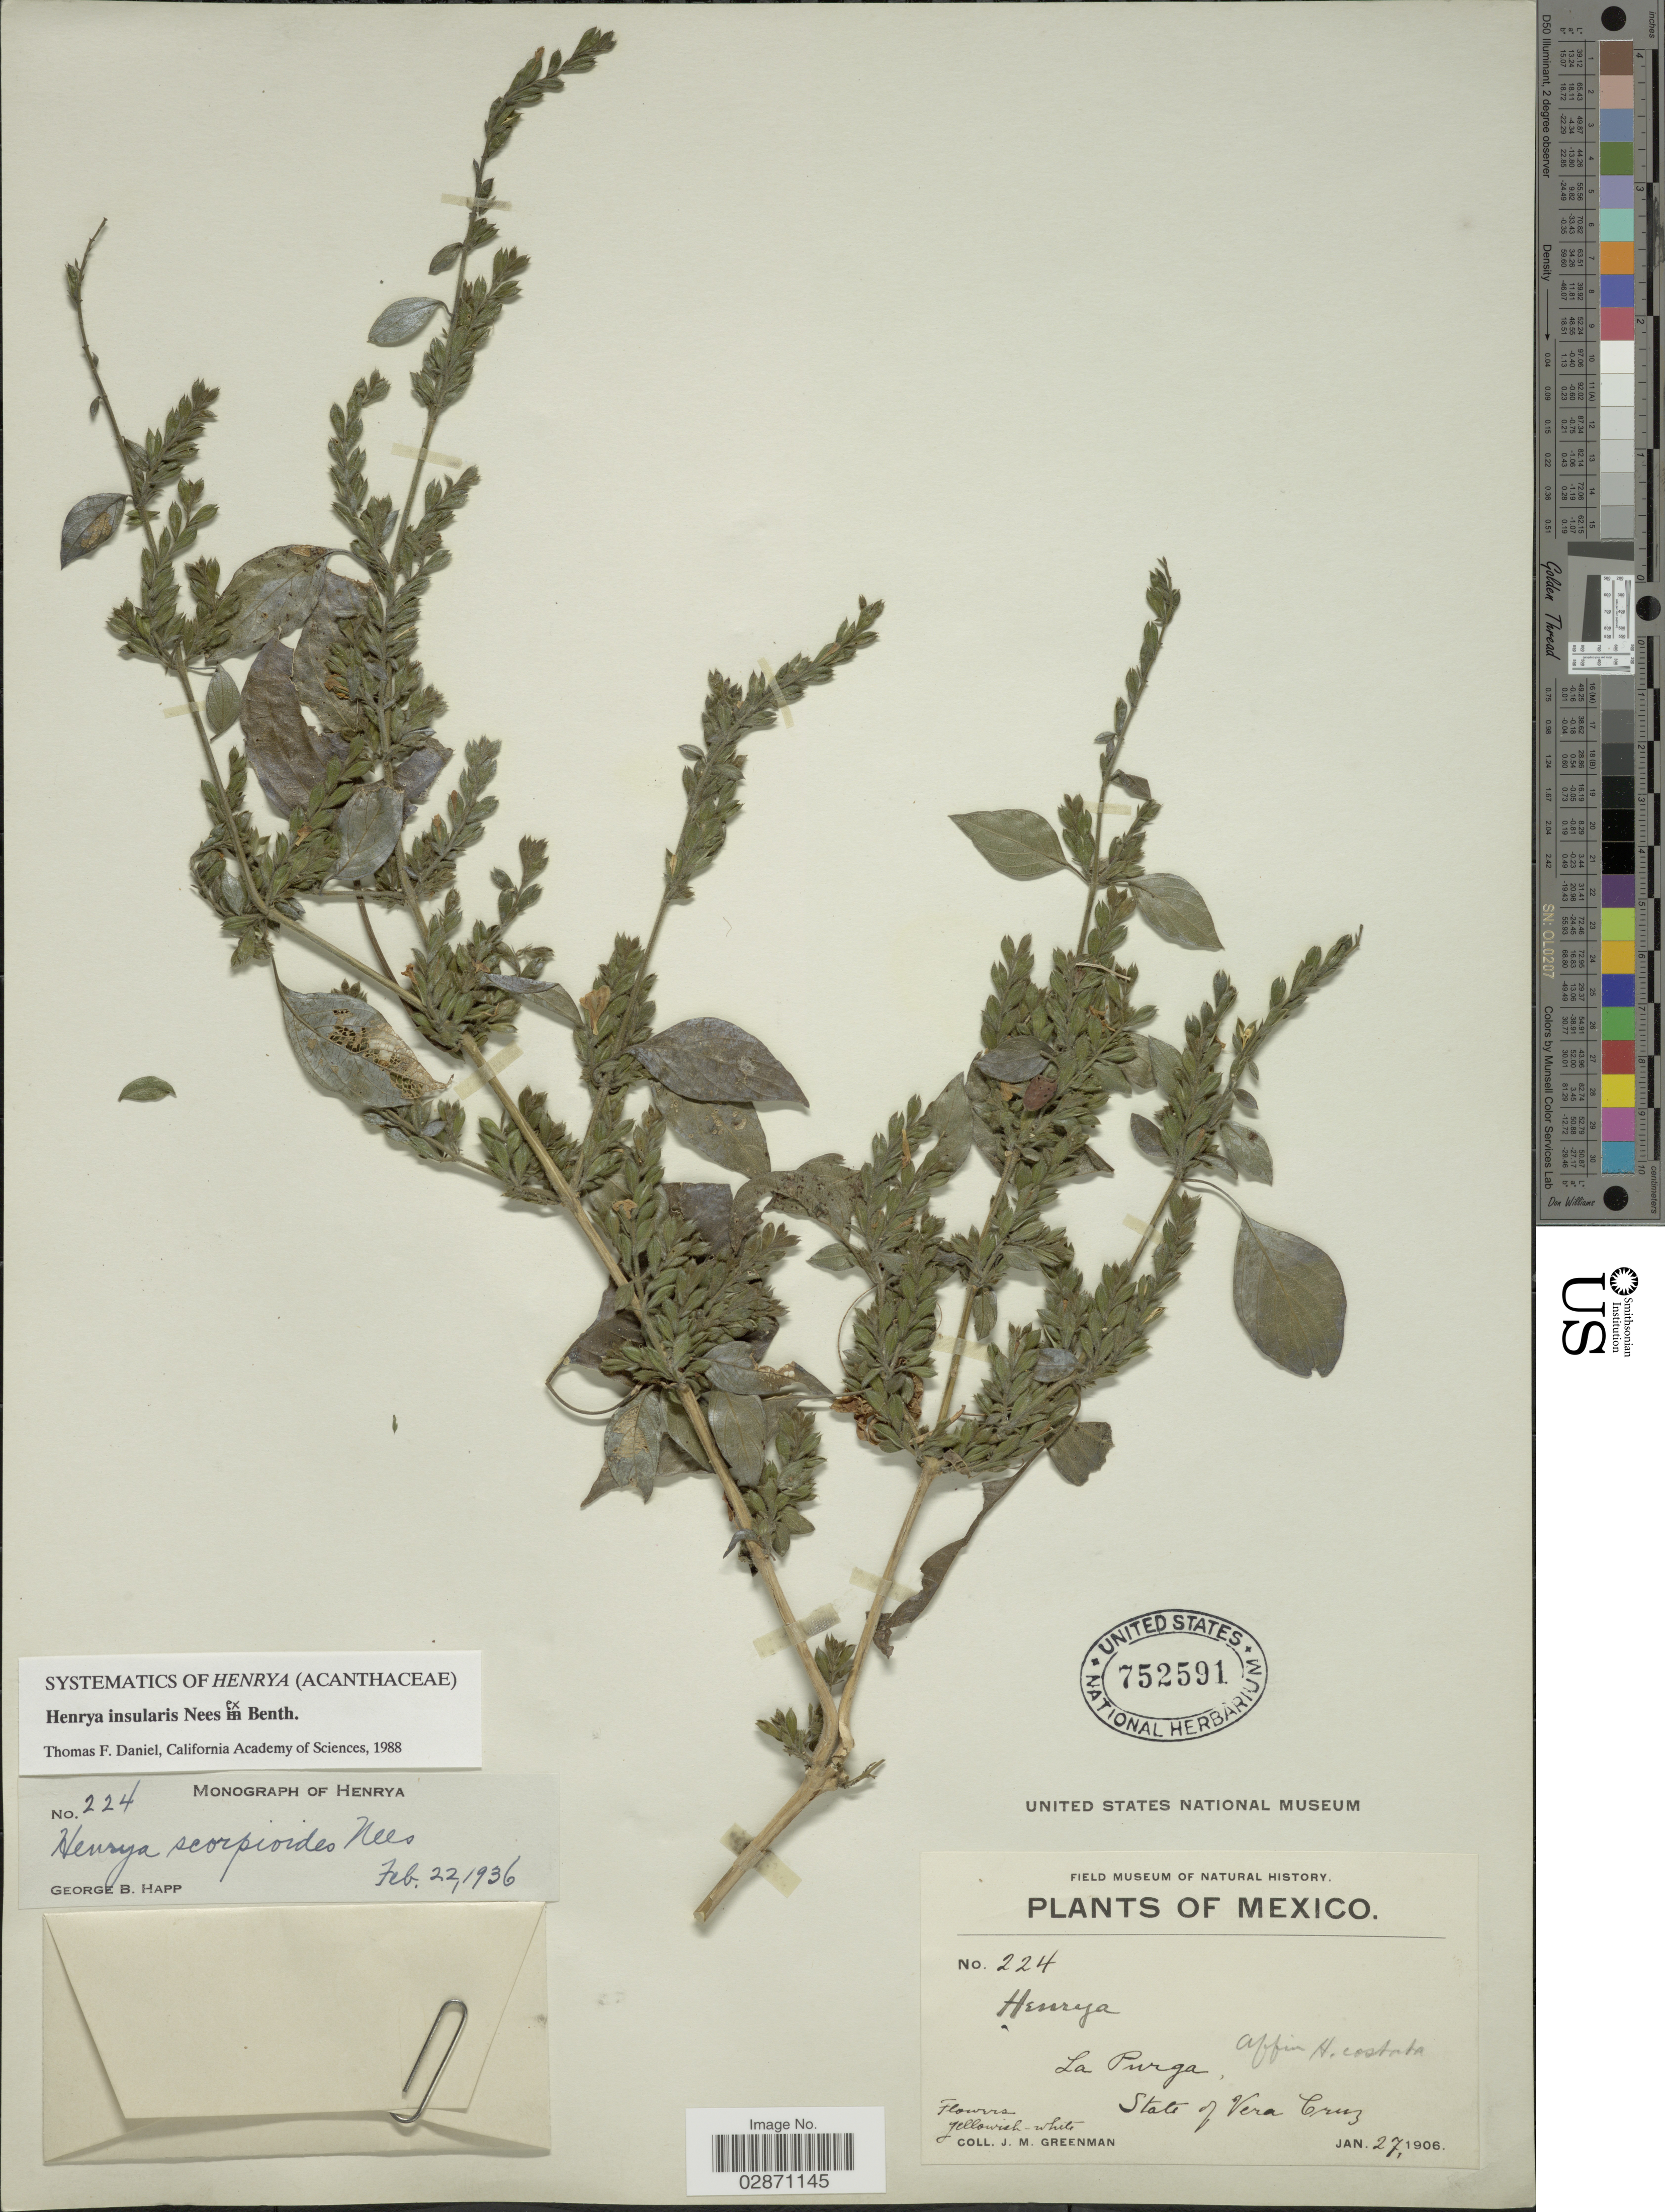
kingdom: Plantae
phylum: Tracheophyta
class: Magnoliopsida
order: Lamiales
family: Acanthaceae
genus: Henrya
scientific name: Henrya insularis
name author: Nees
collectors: J. M. Greenman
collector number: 224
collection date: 1906-01-27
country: Mexico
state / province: Veracruz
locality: La Purga, State of Vera Vruz.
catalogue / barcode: US 752591